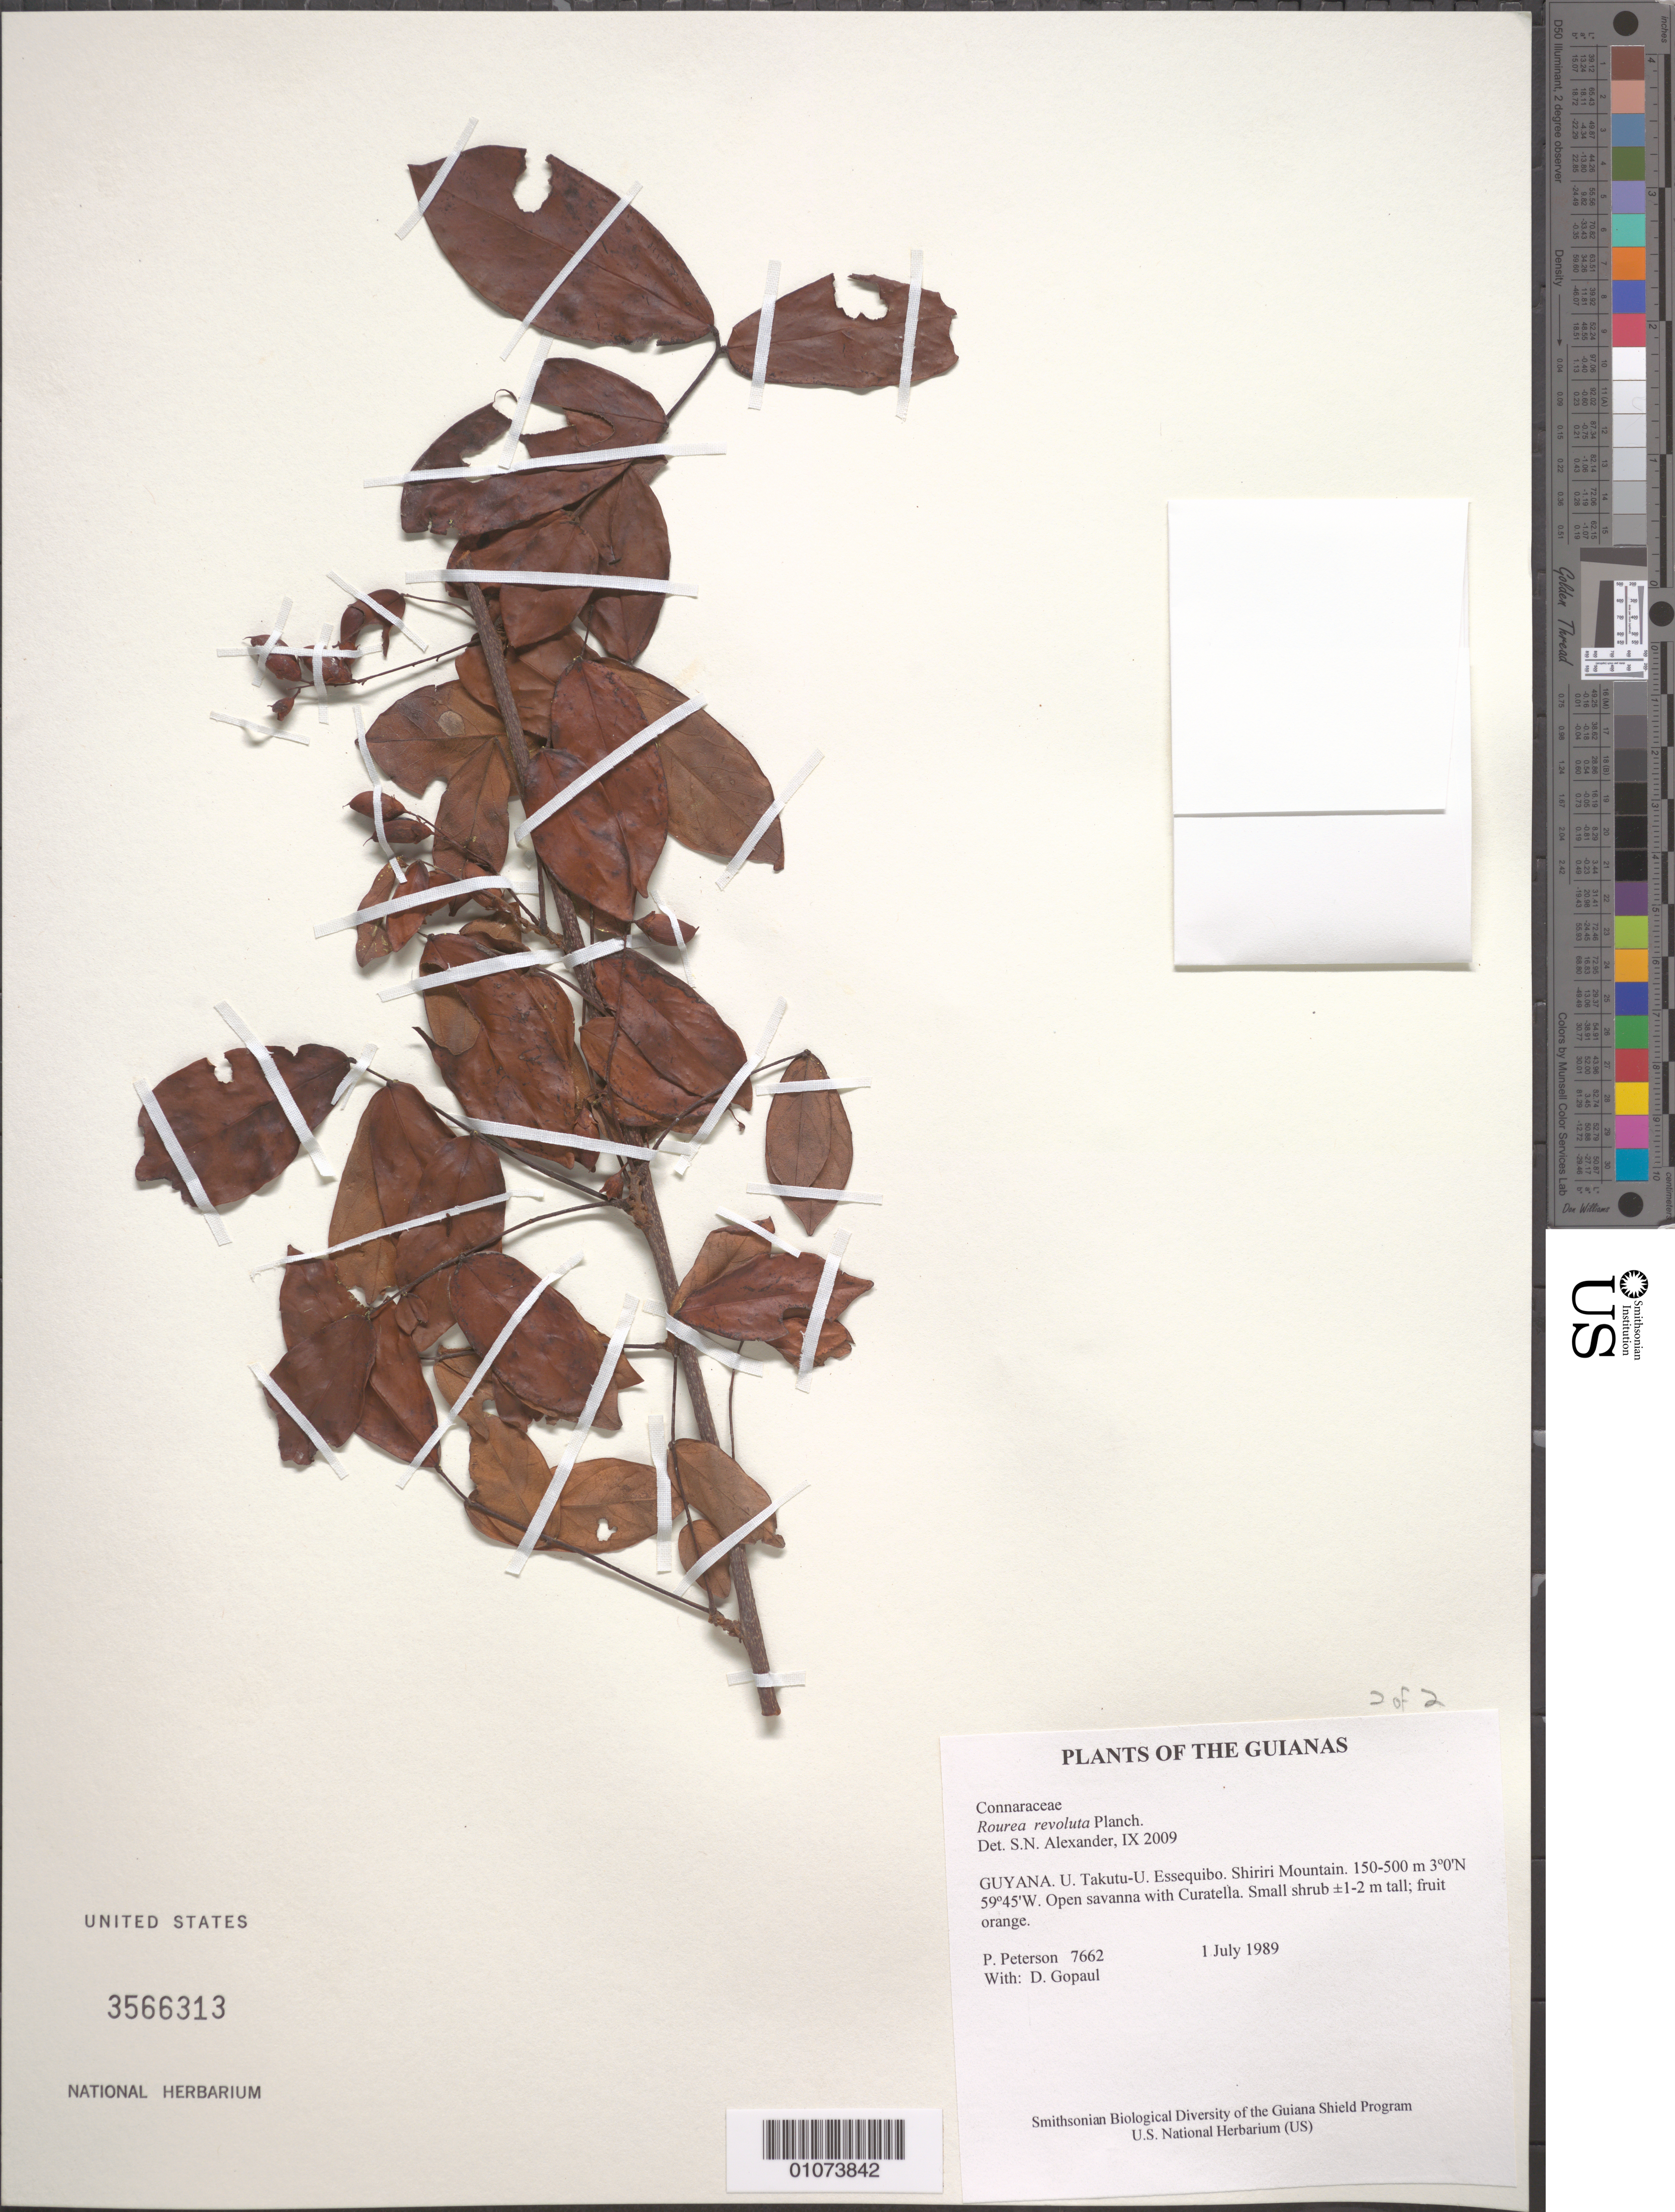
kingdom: Plantae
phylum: Tracheophyta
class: Magnoliopsida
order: Oxalidales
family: Connaraceae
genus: Rourea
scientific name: Rourea sp.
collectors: P. M. Peterson & D. Gopaul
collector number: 07662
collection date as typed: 01 Jul 1989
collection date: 1989-07-01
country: Guyana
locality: Rupununi District, east slopes of Shiriri Mountain.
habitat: Open grassland savanna with {Curatella}.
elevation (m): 450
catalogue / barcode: US 3566313